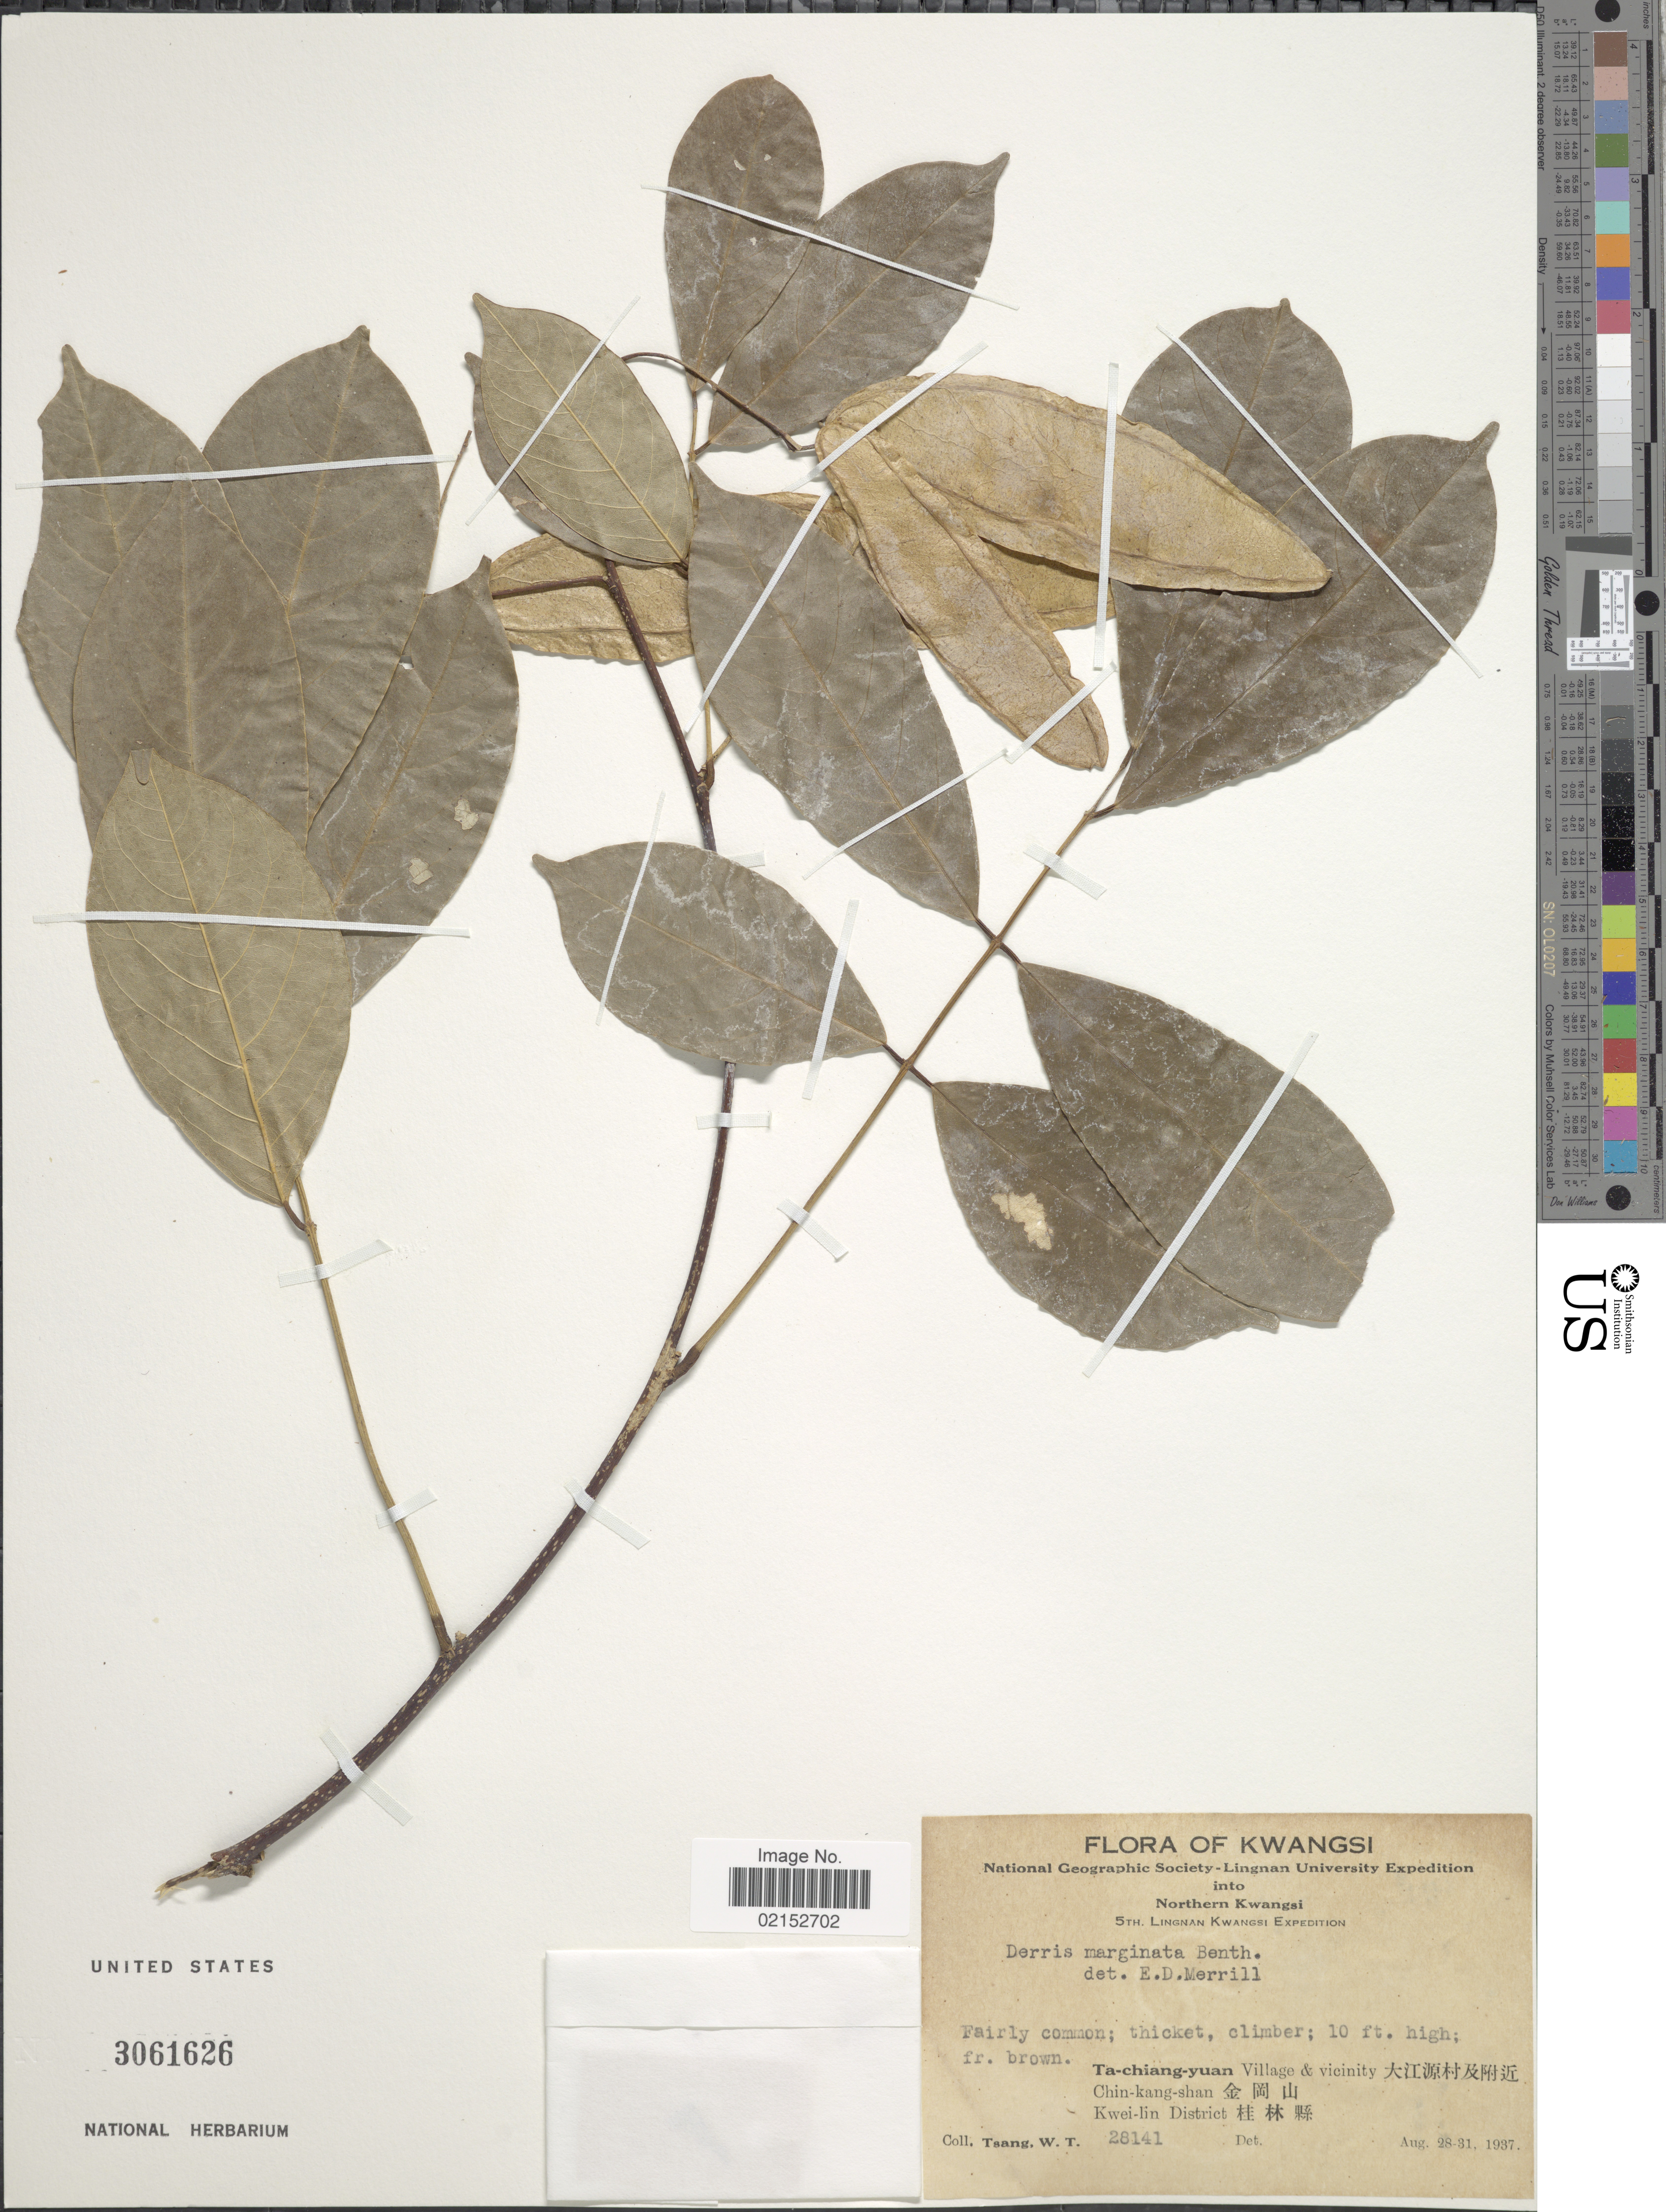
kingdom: Plantae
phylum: Tracheophyta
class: Magnoliopsida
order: Fabales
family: Fabaceae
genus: Derris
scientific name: Derris marginata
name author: (Roxb.) Benth.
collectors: W. T. Tsang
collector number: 28141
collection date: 1937-08-28/1937-08-31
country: China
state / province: Guangxi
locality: Kwangsi, Northern Kwangsi, Ta-chiang-yuan Village & Vicinity, Chin-kang-shan, Kwei-lin District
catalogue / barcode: US 3061626